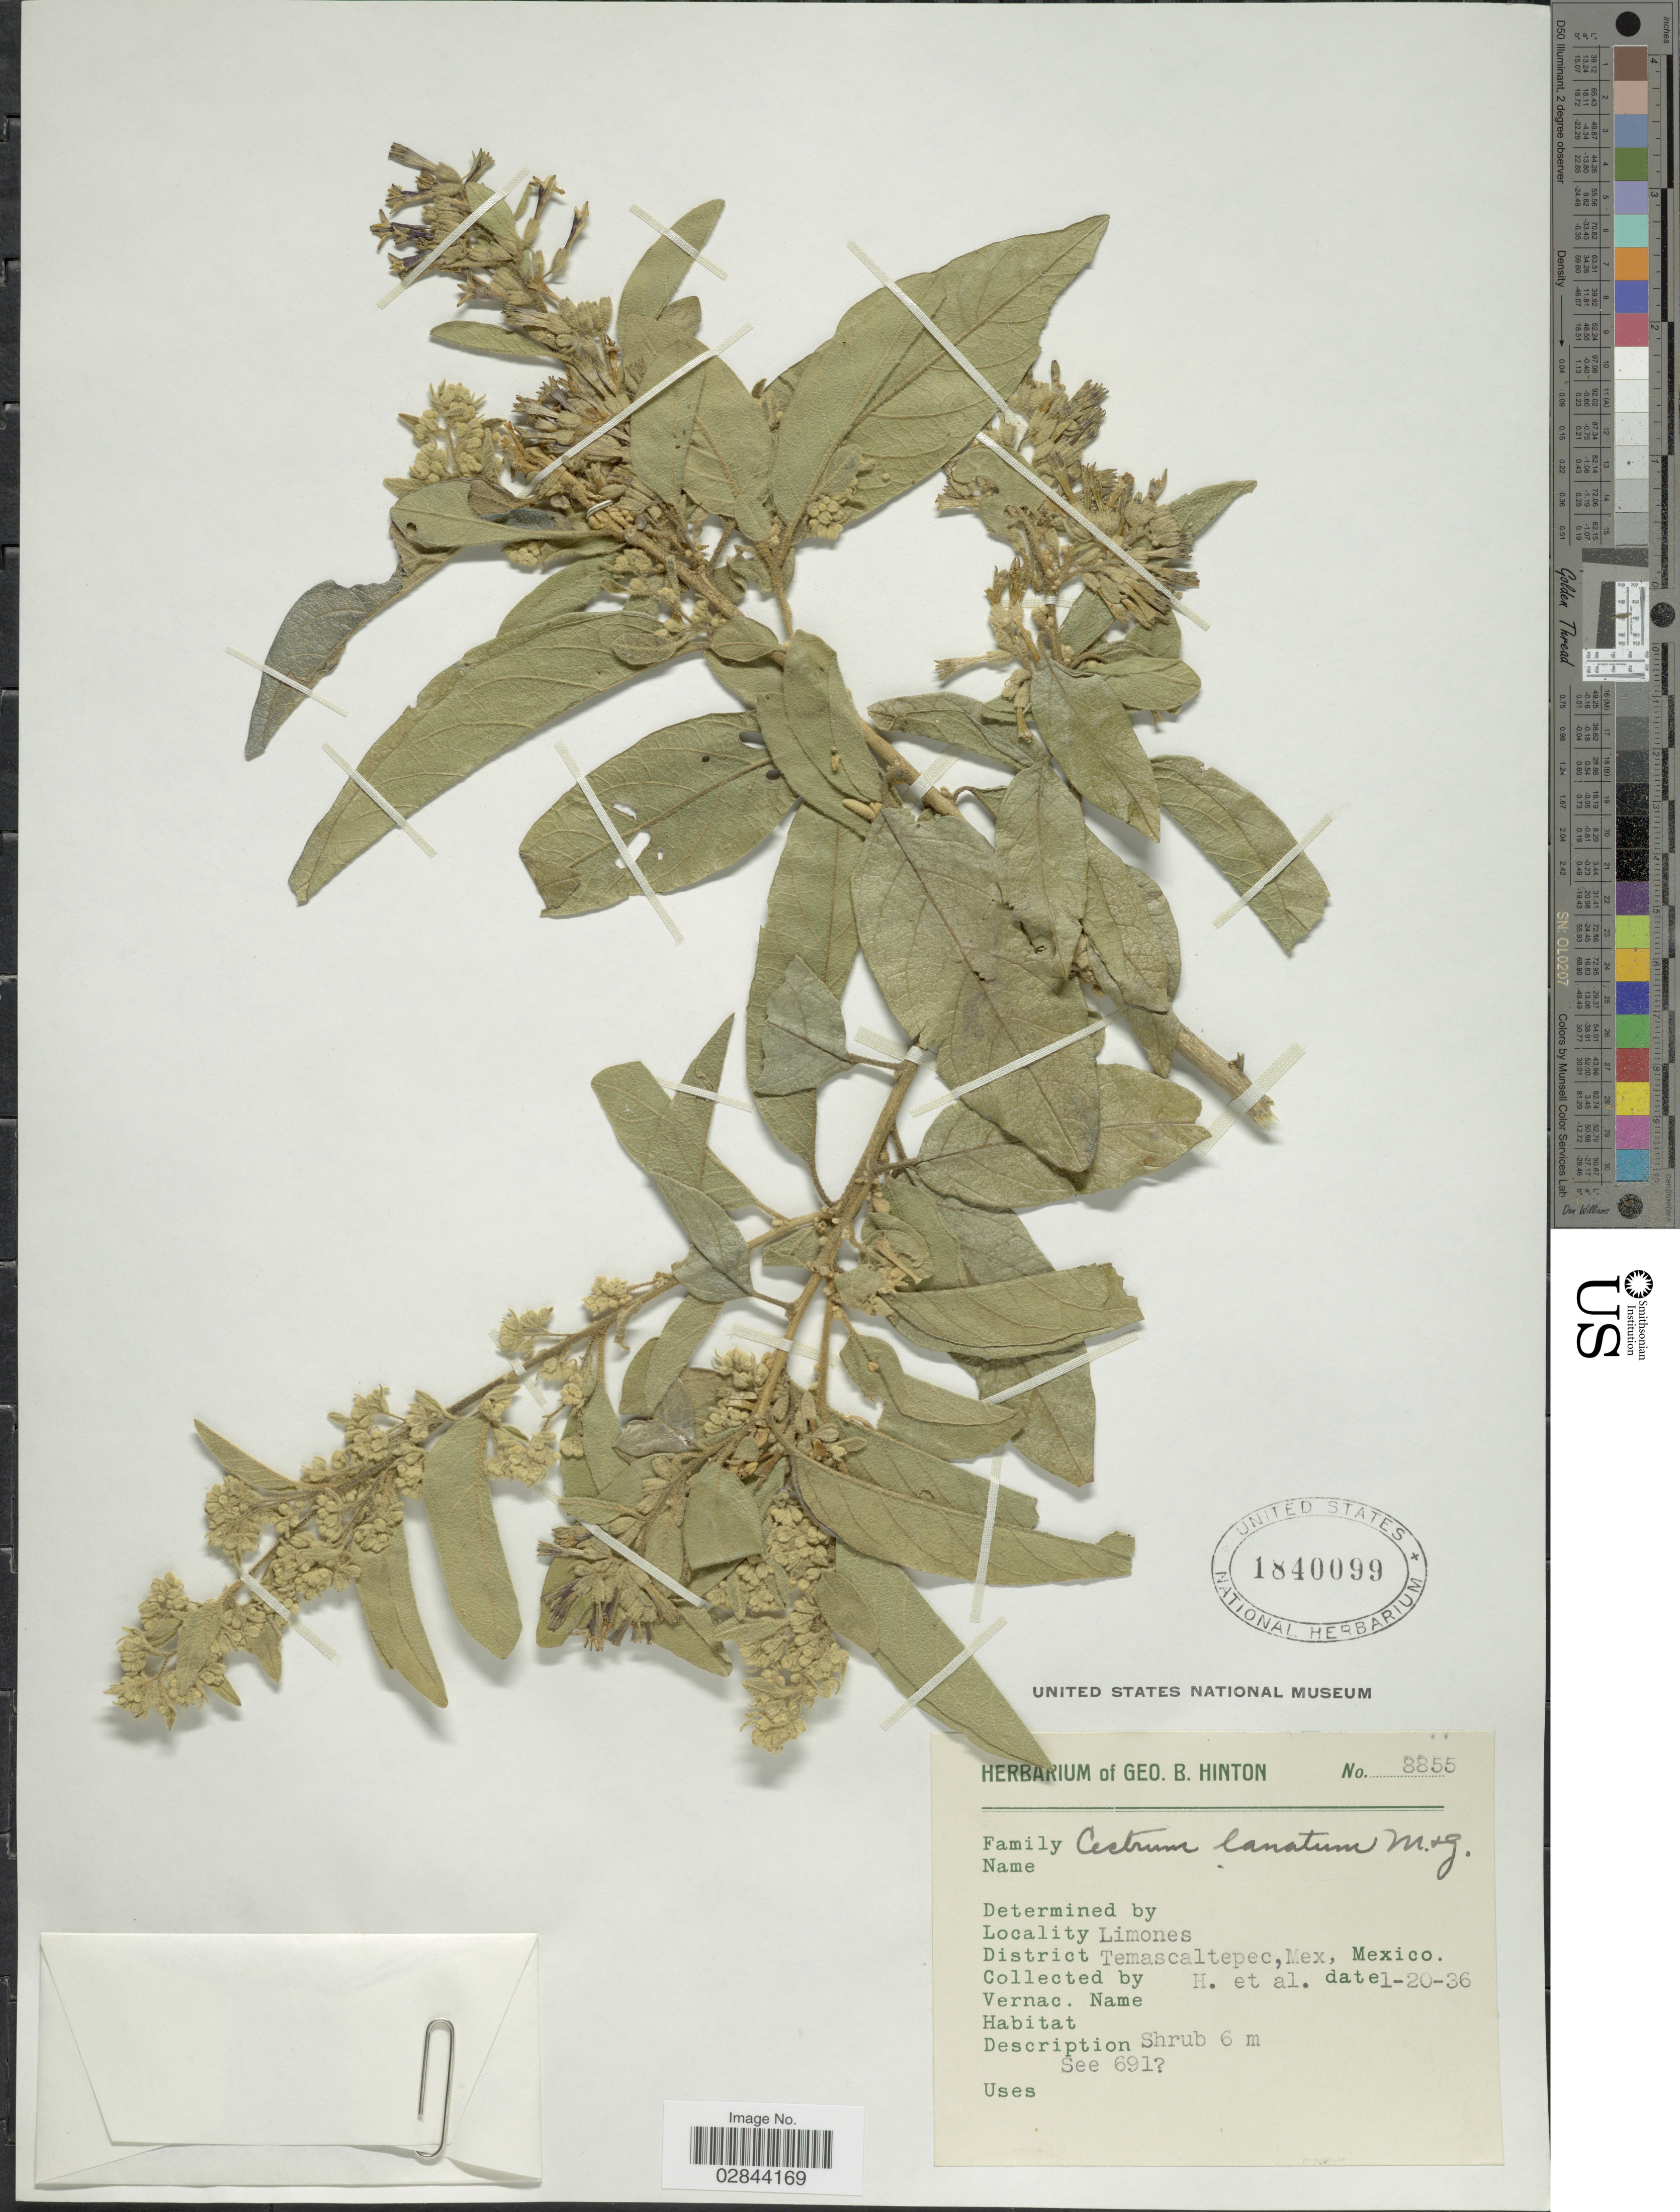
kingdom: Plantae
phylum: Tracheophyta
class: Magnoliopsida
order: Solanales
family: Solanaceae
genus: Cestrum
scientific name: Cestrum lanatum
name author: M. Martens & Galeotti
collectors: G. B. Hinton & et al.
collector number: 8855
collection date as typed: Transcribed d/m/y: 20/1/36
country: Mexico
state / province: México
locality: Limones, District Temascaltepec, Mex.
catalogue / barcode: US 1840099